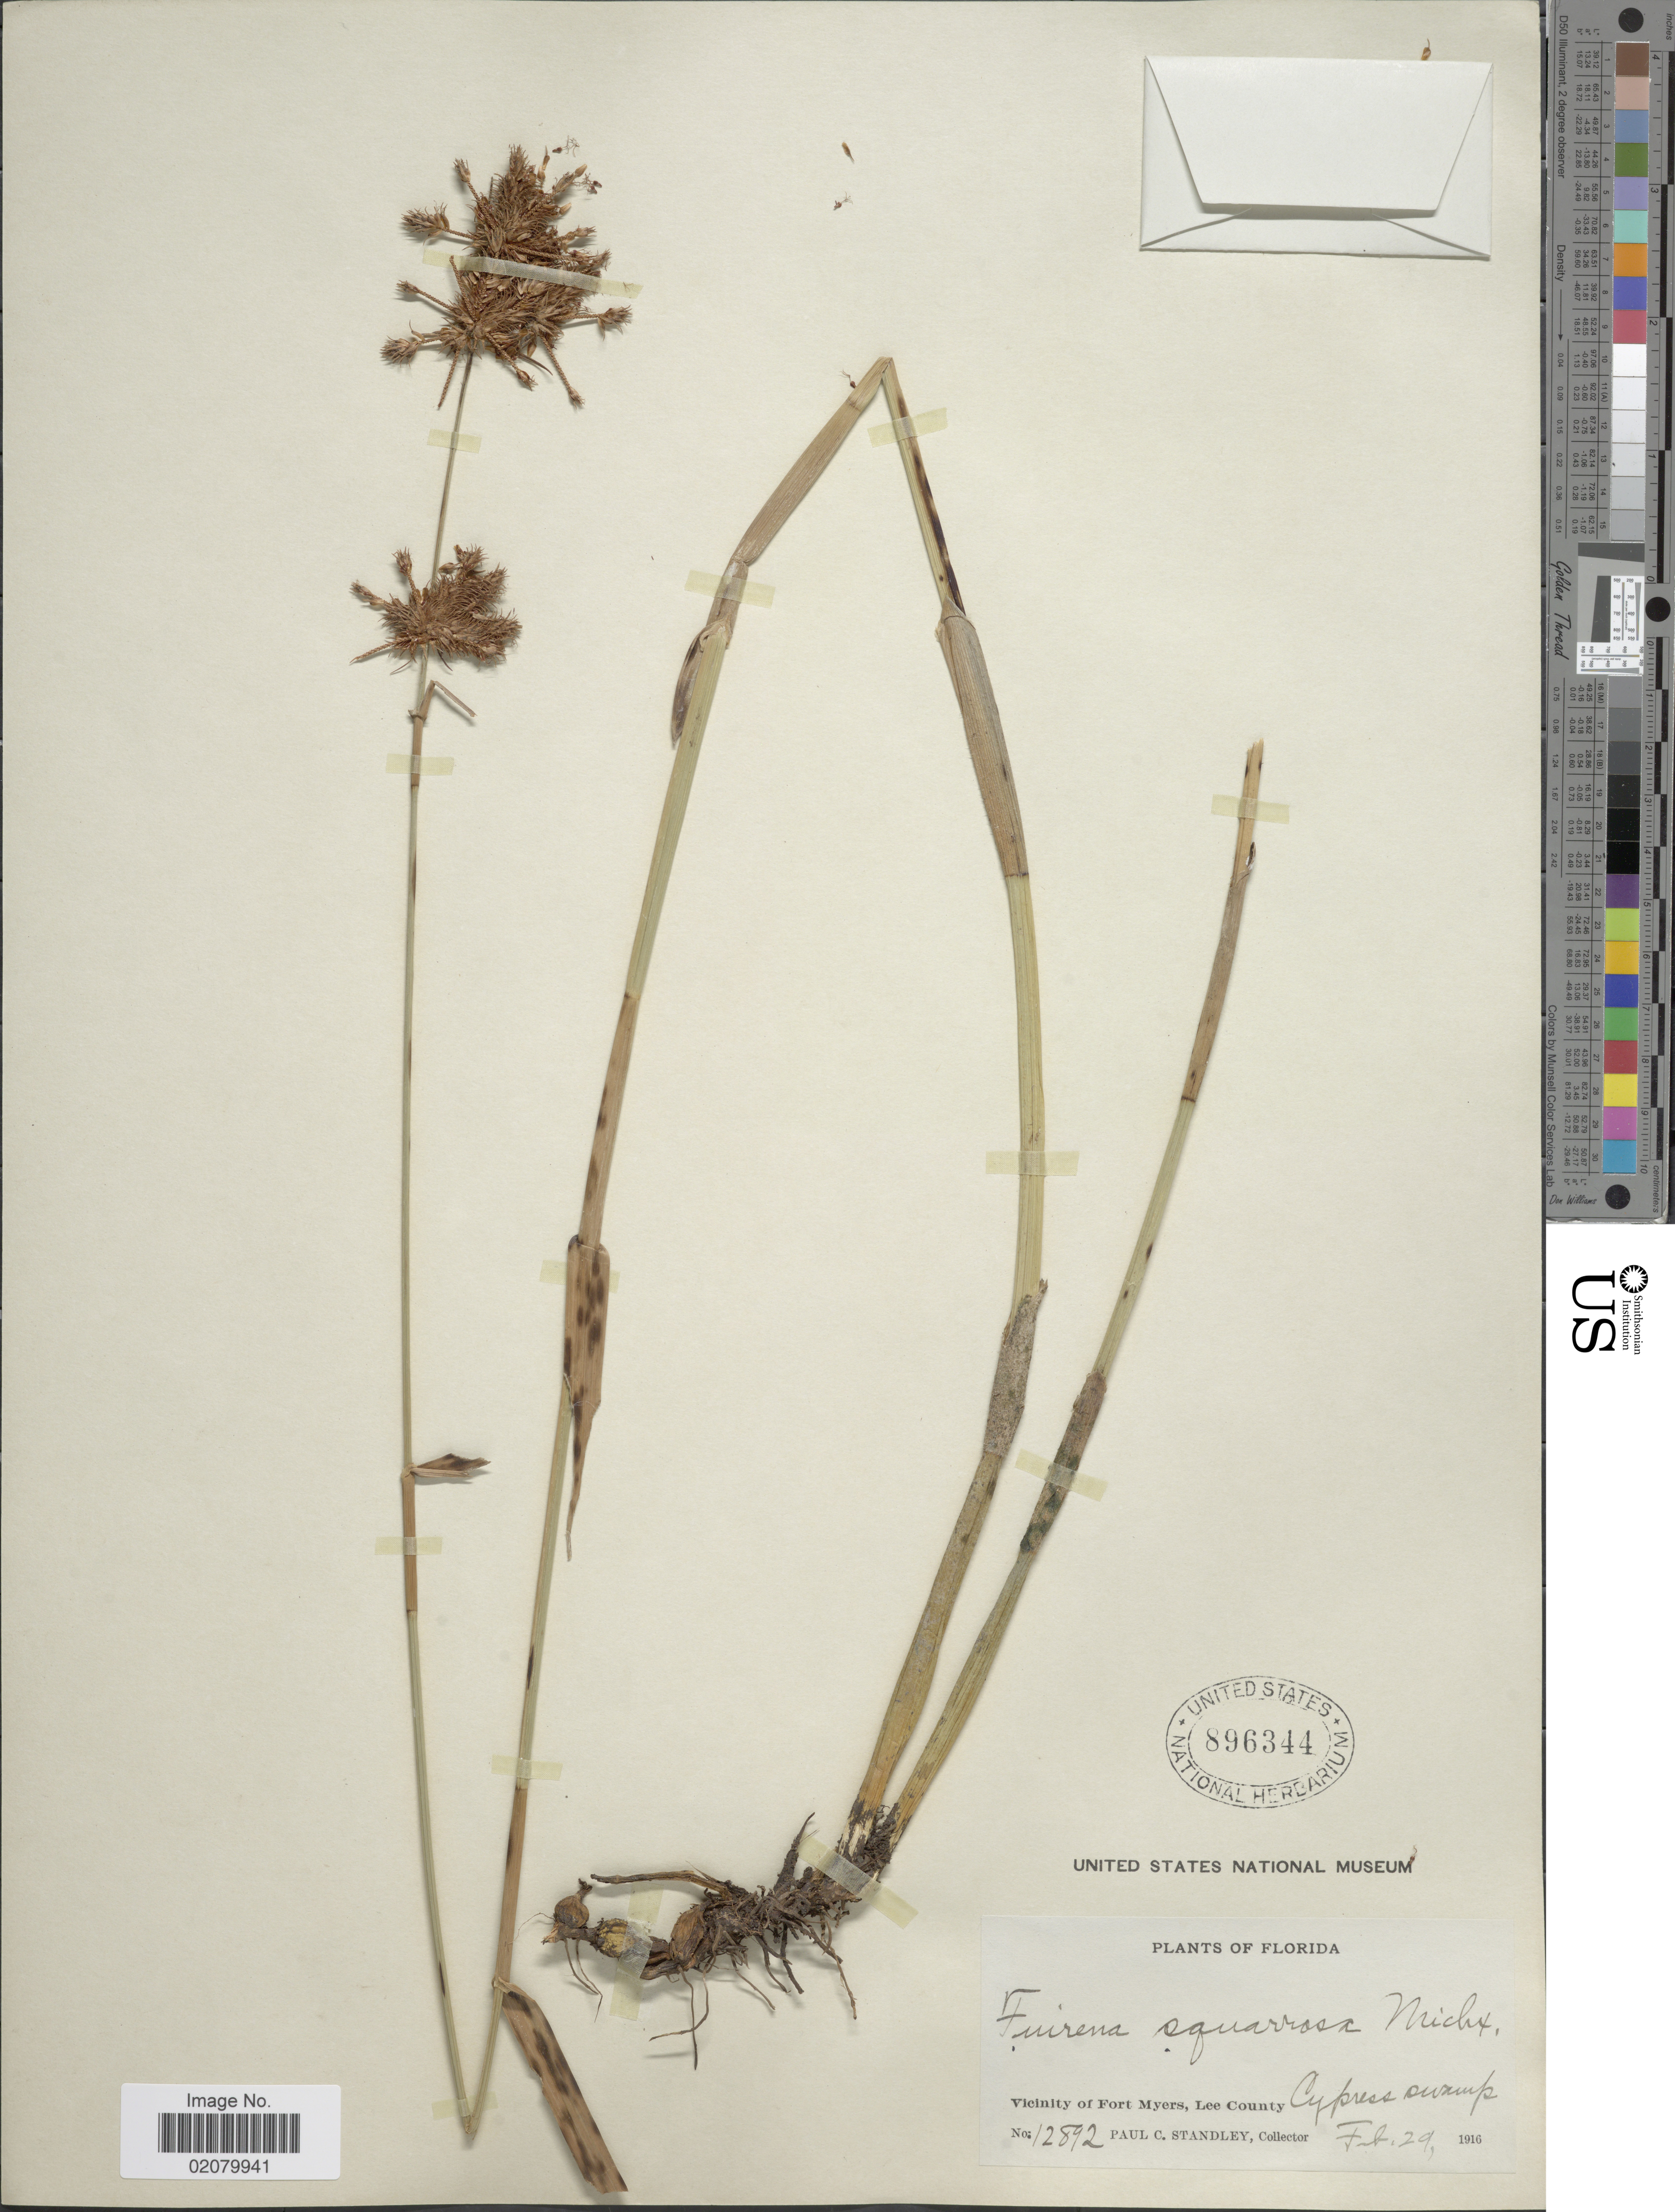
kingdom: Plantae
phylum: Tracheophyta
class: Liliopsida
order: Poales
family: Cyperaceae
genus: Fuirena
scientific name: Fuirena squarrosa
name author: Michx.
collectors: P. C. Standley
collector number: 12892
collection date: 1916-02-29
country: United States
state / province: Florida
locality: Vicinity of Fort Myers, Lee County, Cypress swamp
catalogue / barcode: US 896344